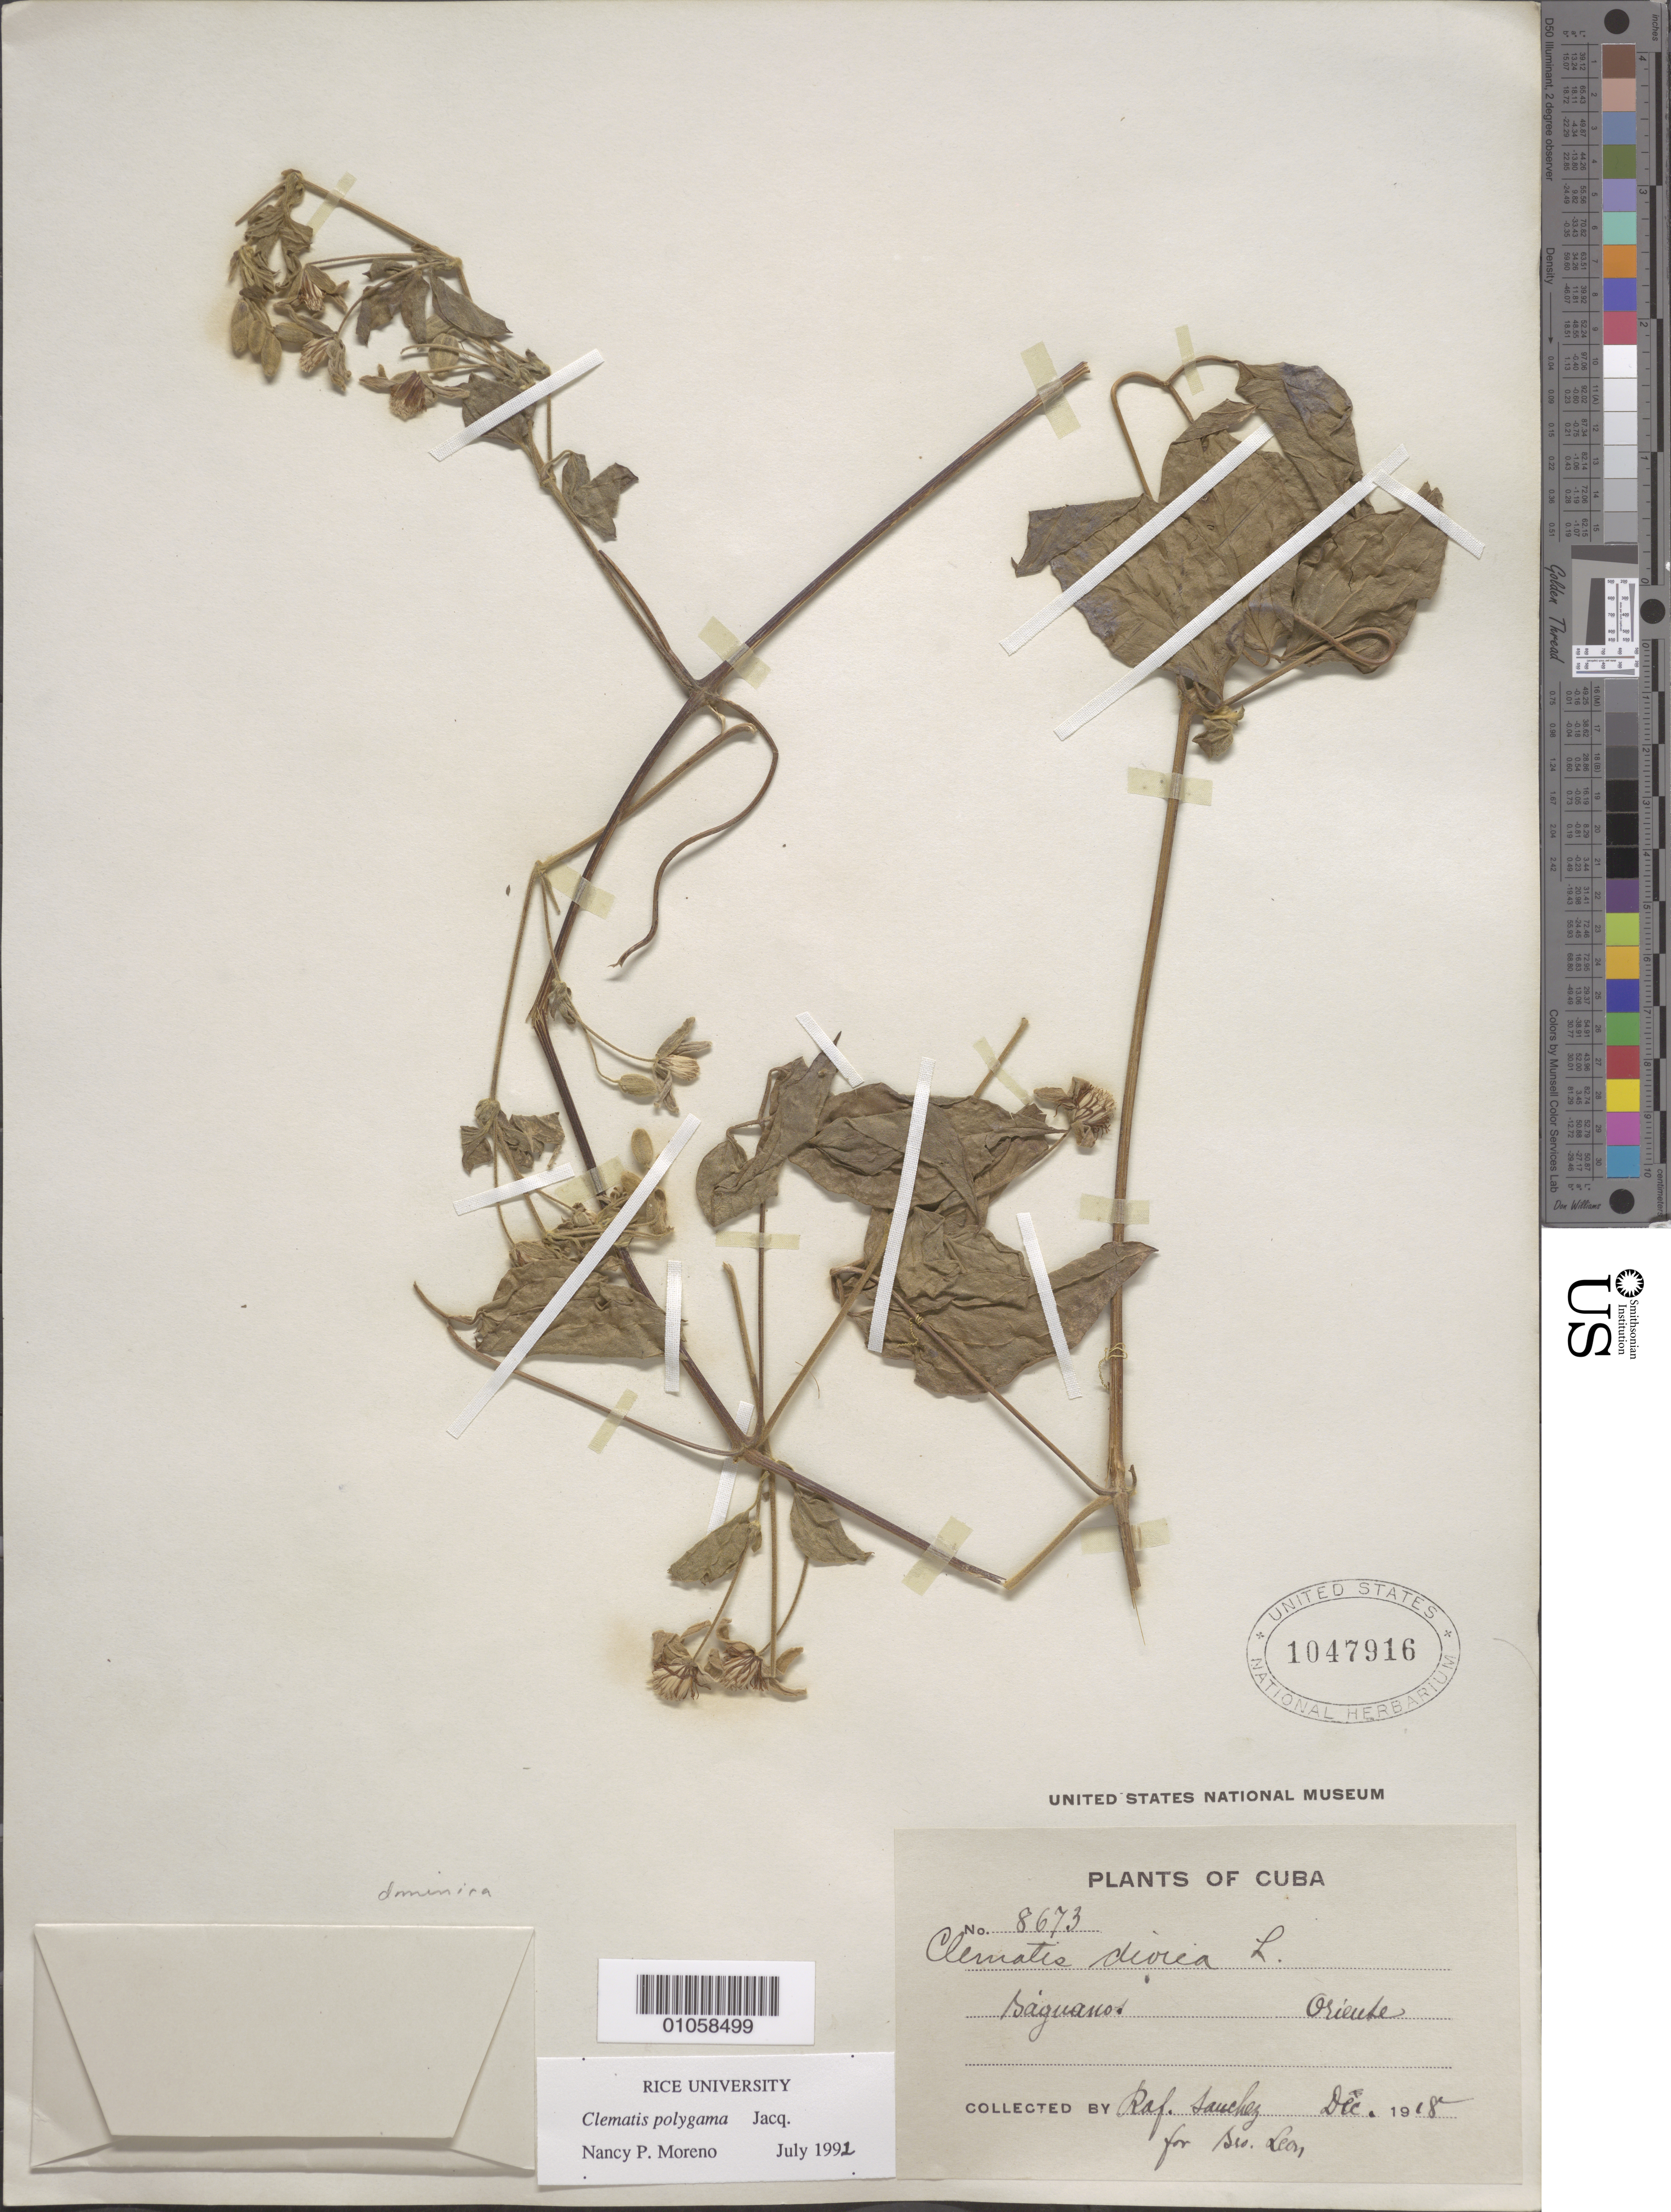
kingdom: Plantae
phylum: Tracheophyta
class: Magnoliopsida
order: Ranunculales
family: Ranunculaceae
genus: Clematis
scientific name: Clematis polygama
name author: Jacq.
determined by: Moreno, N. P.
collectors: R. Sanchez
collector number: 8673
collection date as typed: Dec 1918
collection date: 1918-12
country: Cuba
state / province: Oriente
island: Cuba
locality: Saguanos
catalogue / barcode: US 1047916